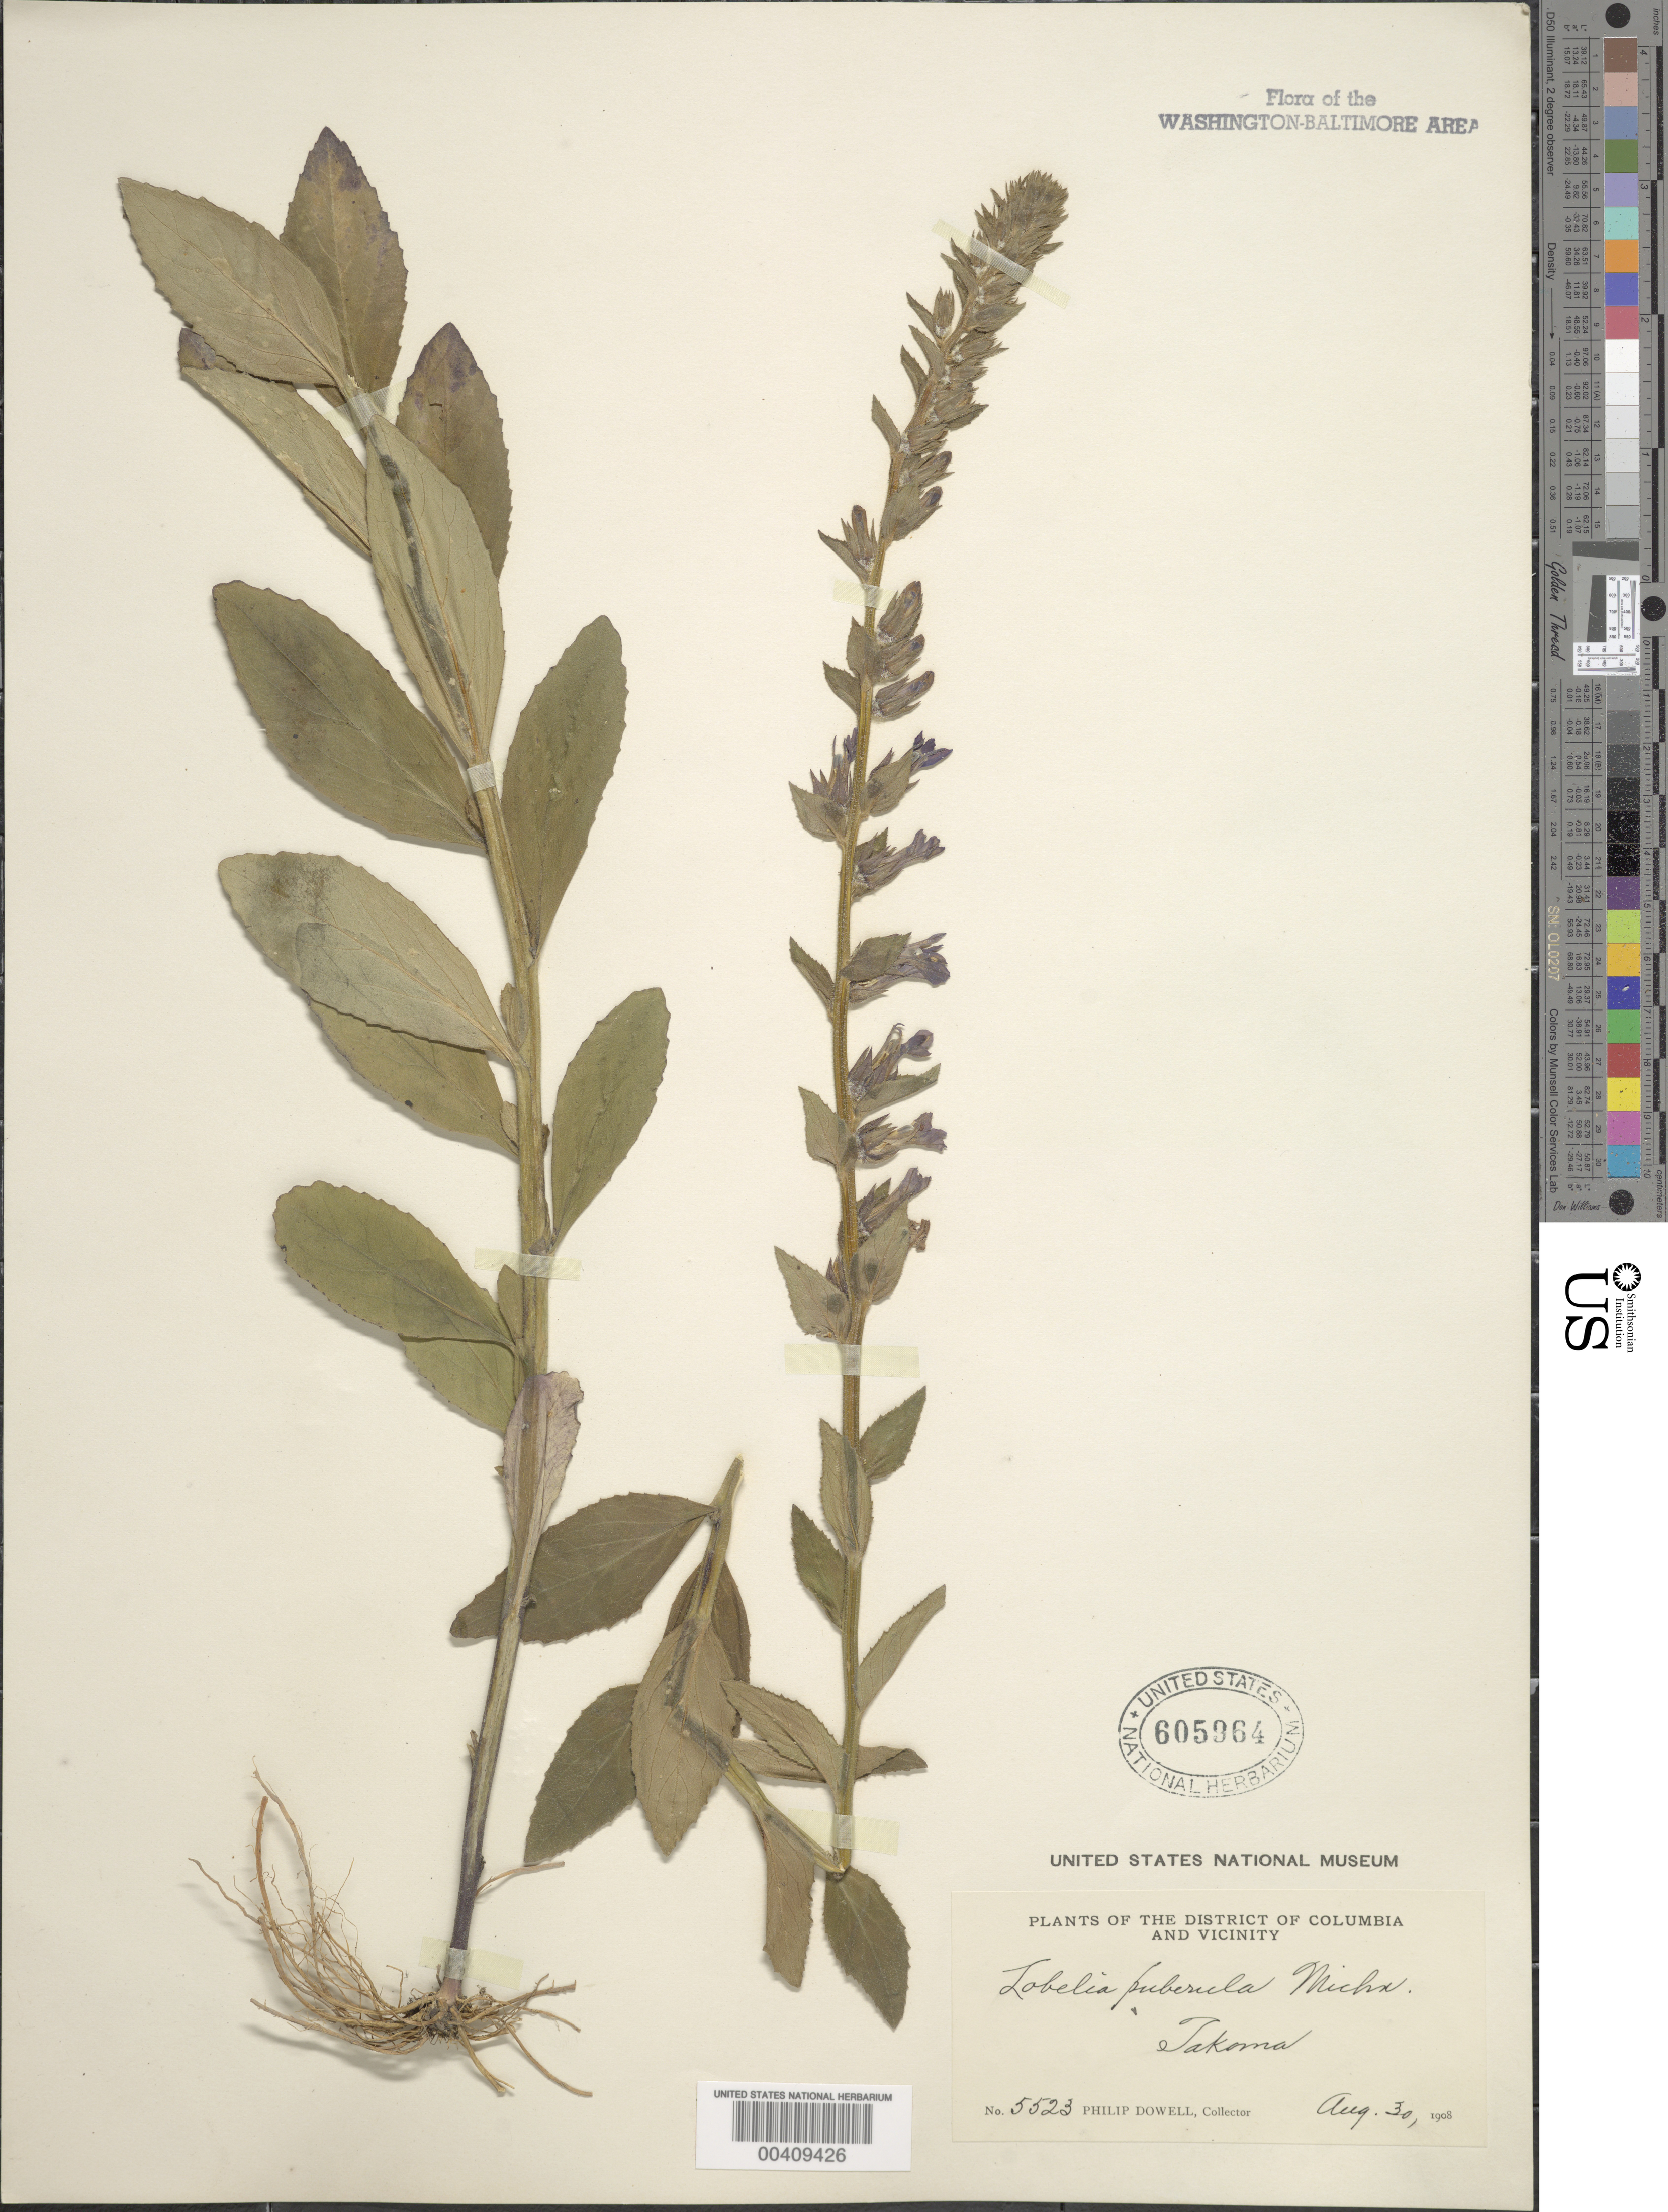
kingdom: Plantae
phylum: Tracheophyta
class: Magnoliopsida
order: Asterales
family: Campanulaceae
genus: Lobelia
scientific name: Lobelia puberula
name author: Michx.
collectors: P. Dowell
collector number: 5523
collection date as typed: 30 Aug 1908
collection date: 1908-08-30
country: United States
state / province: Maryland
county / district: Montgomery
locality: Takoma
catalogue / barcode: US 605964